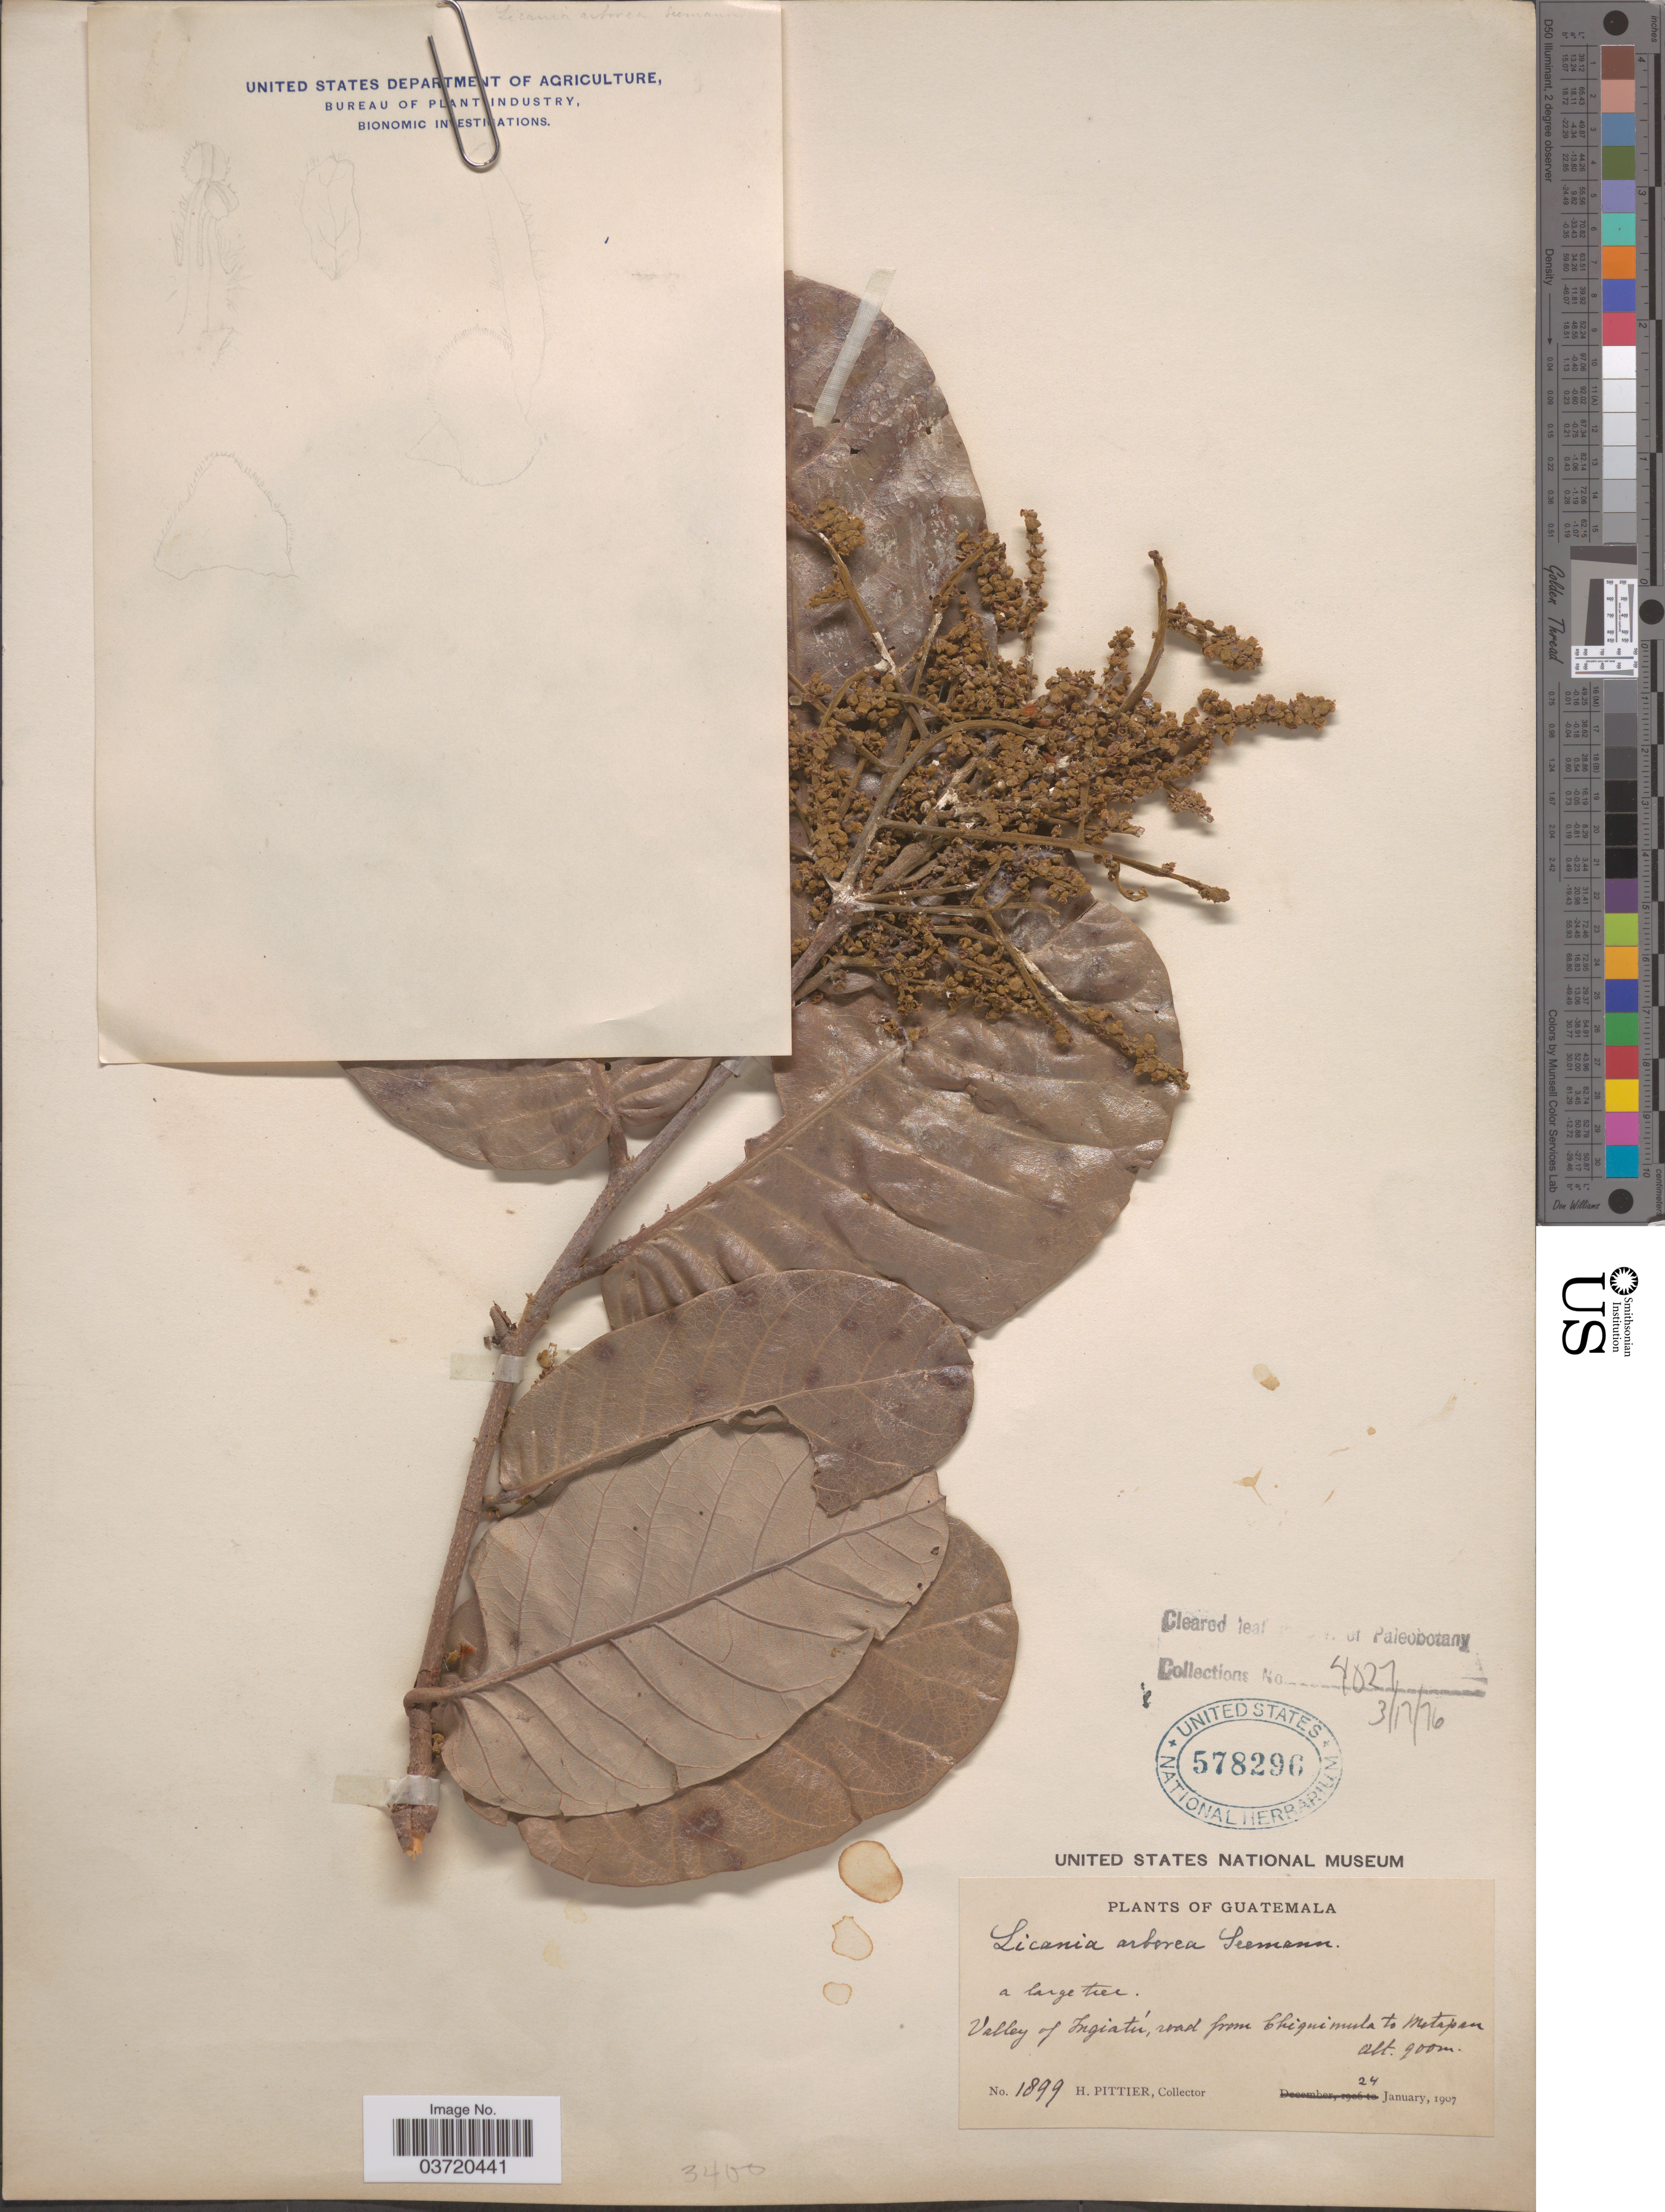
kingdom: Plantae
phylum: Tracheophyta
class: Magnoliopsida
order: Malpighiales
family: Chrysobalanaceae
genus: Microdesmia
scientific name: Microdesmia arborea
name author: (Seem.) Sothers & Prance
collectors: H. F. Pittier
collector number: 1899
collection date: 1907-01-24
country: Guatemala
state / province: Chiquimula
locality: Valley of Ingiatú, road from Chiquimula to Matapan.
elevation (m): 900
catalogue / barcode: US 578296